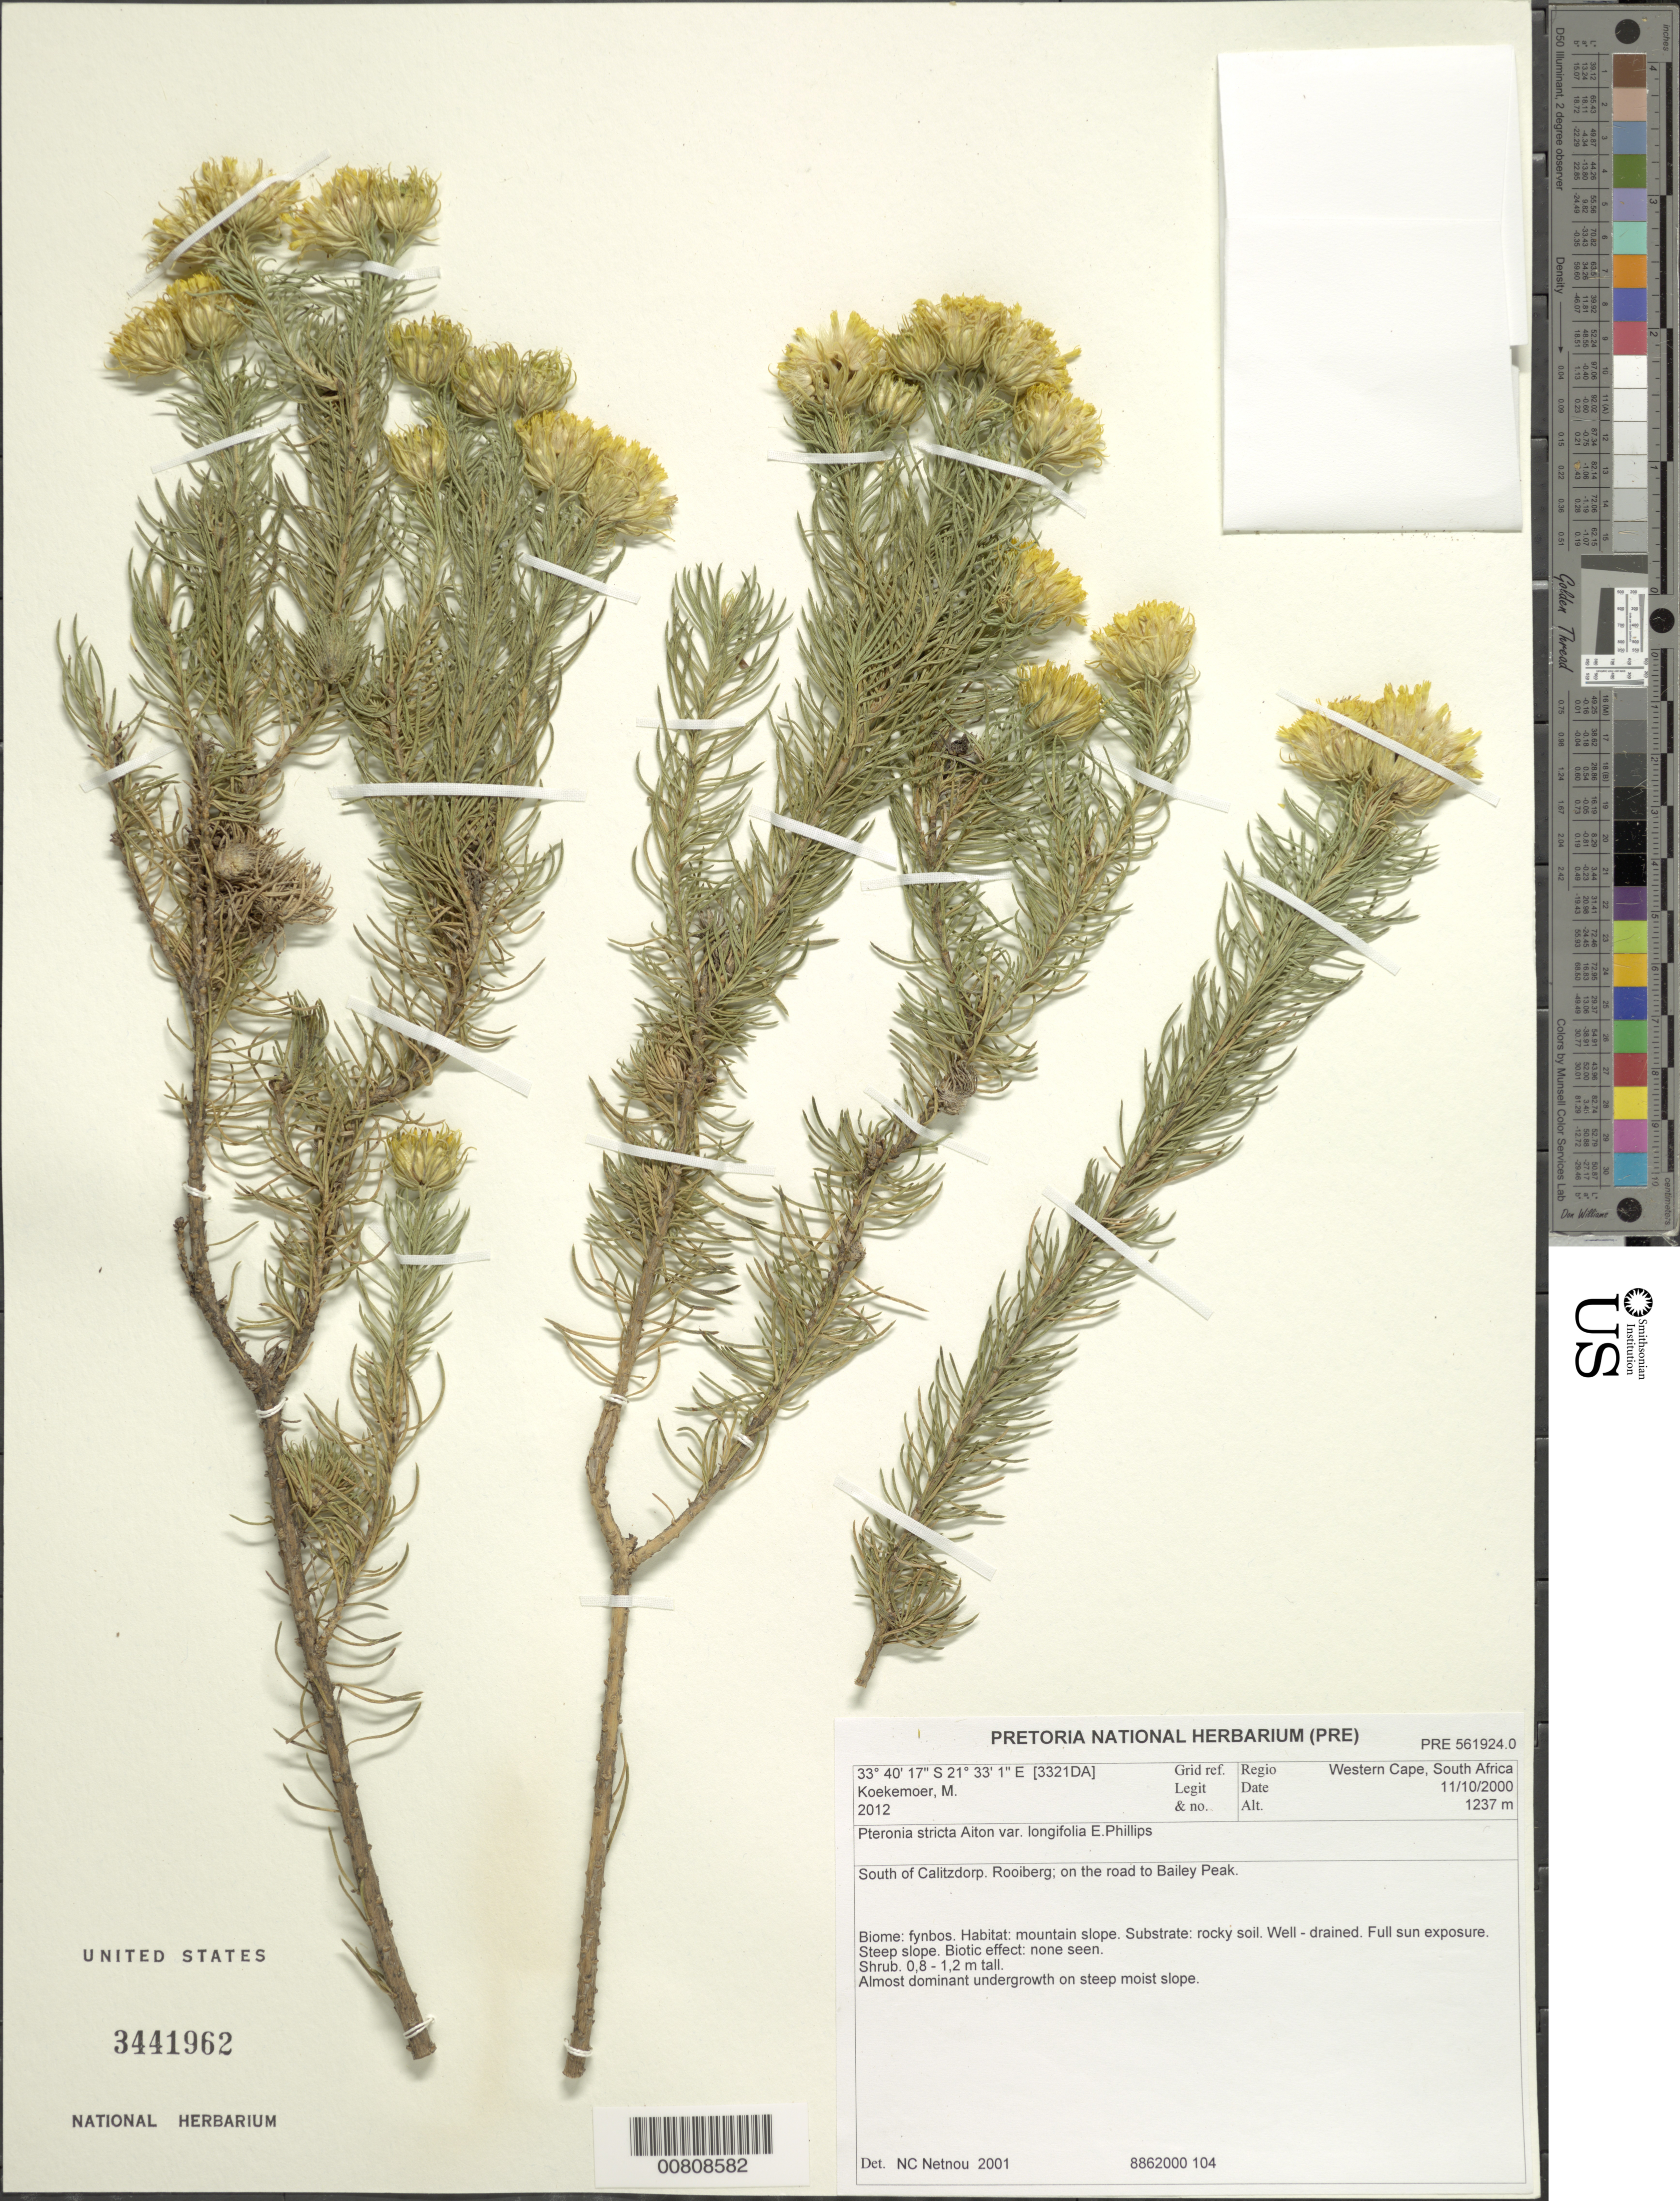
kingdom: Plantae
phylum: Tracheophyta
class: Magnoliopsida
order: Asterales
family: Asteraceae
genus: Pteronia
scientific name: Pteronia stricta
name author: Aiton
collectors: M. Koekemoer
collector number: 2012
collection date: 2000-10-11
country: South Africa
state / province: Western Cape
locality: Rooiberg, S of Calitzdorp; road to Bailey Peak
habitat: Fynbos; mountain slope, rocky soil, well-drained, full sun; on steep moist slope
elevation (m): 1237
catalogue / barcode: US 3441962